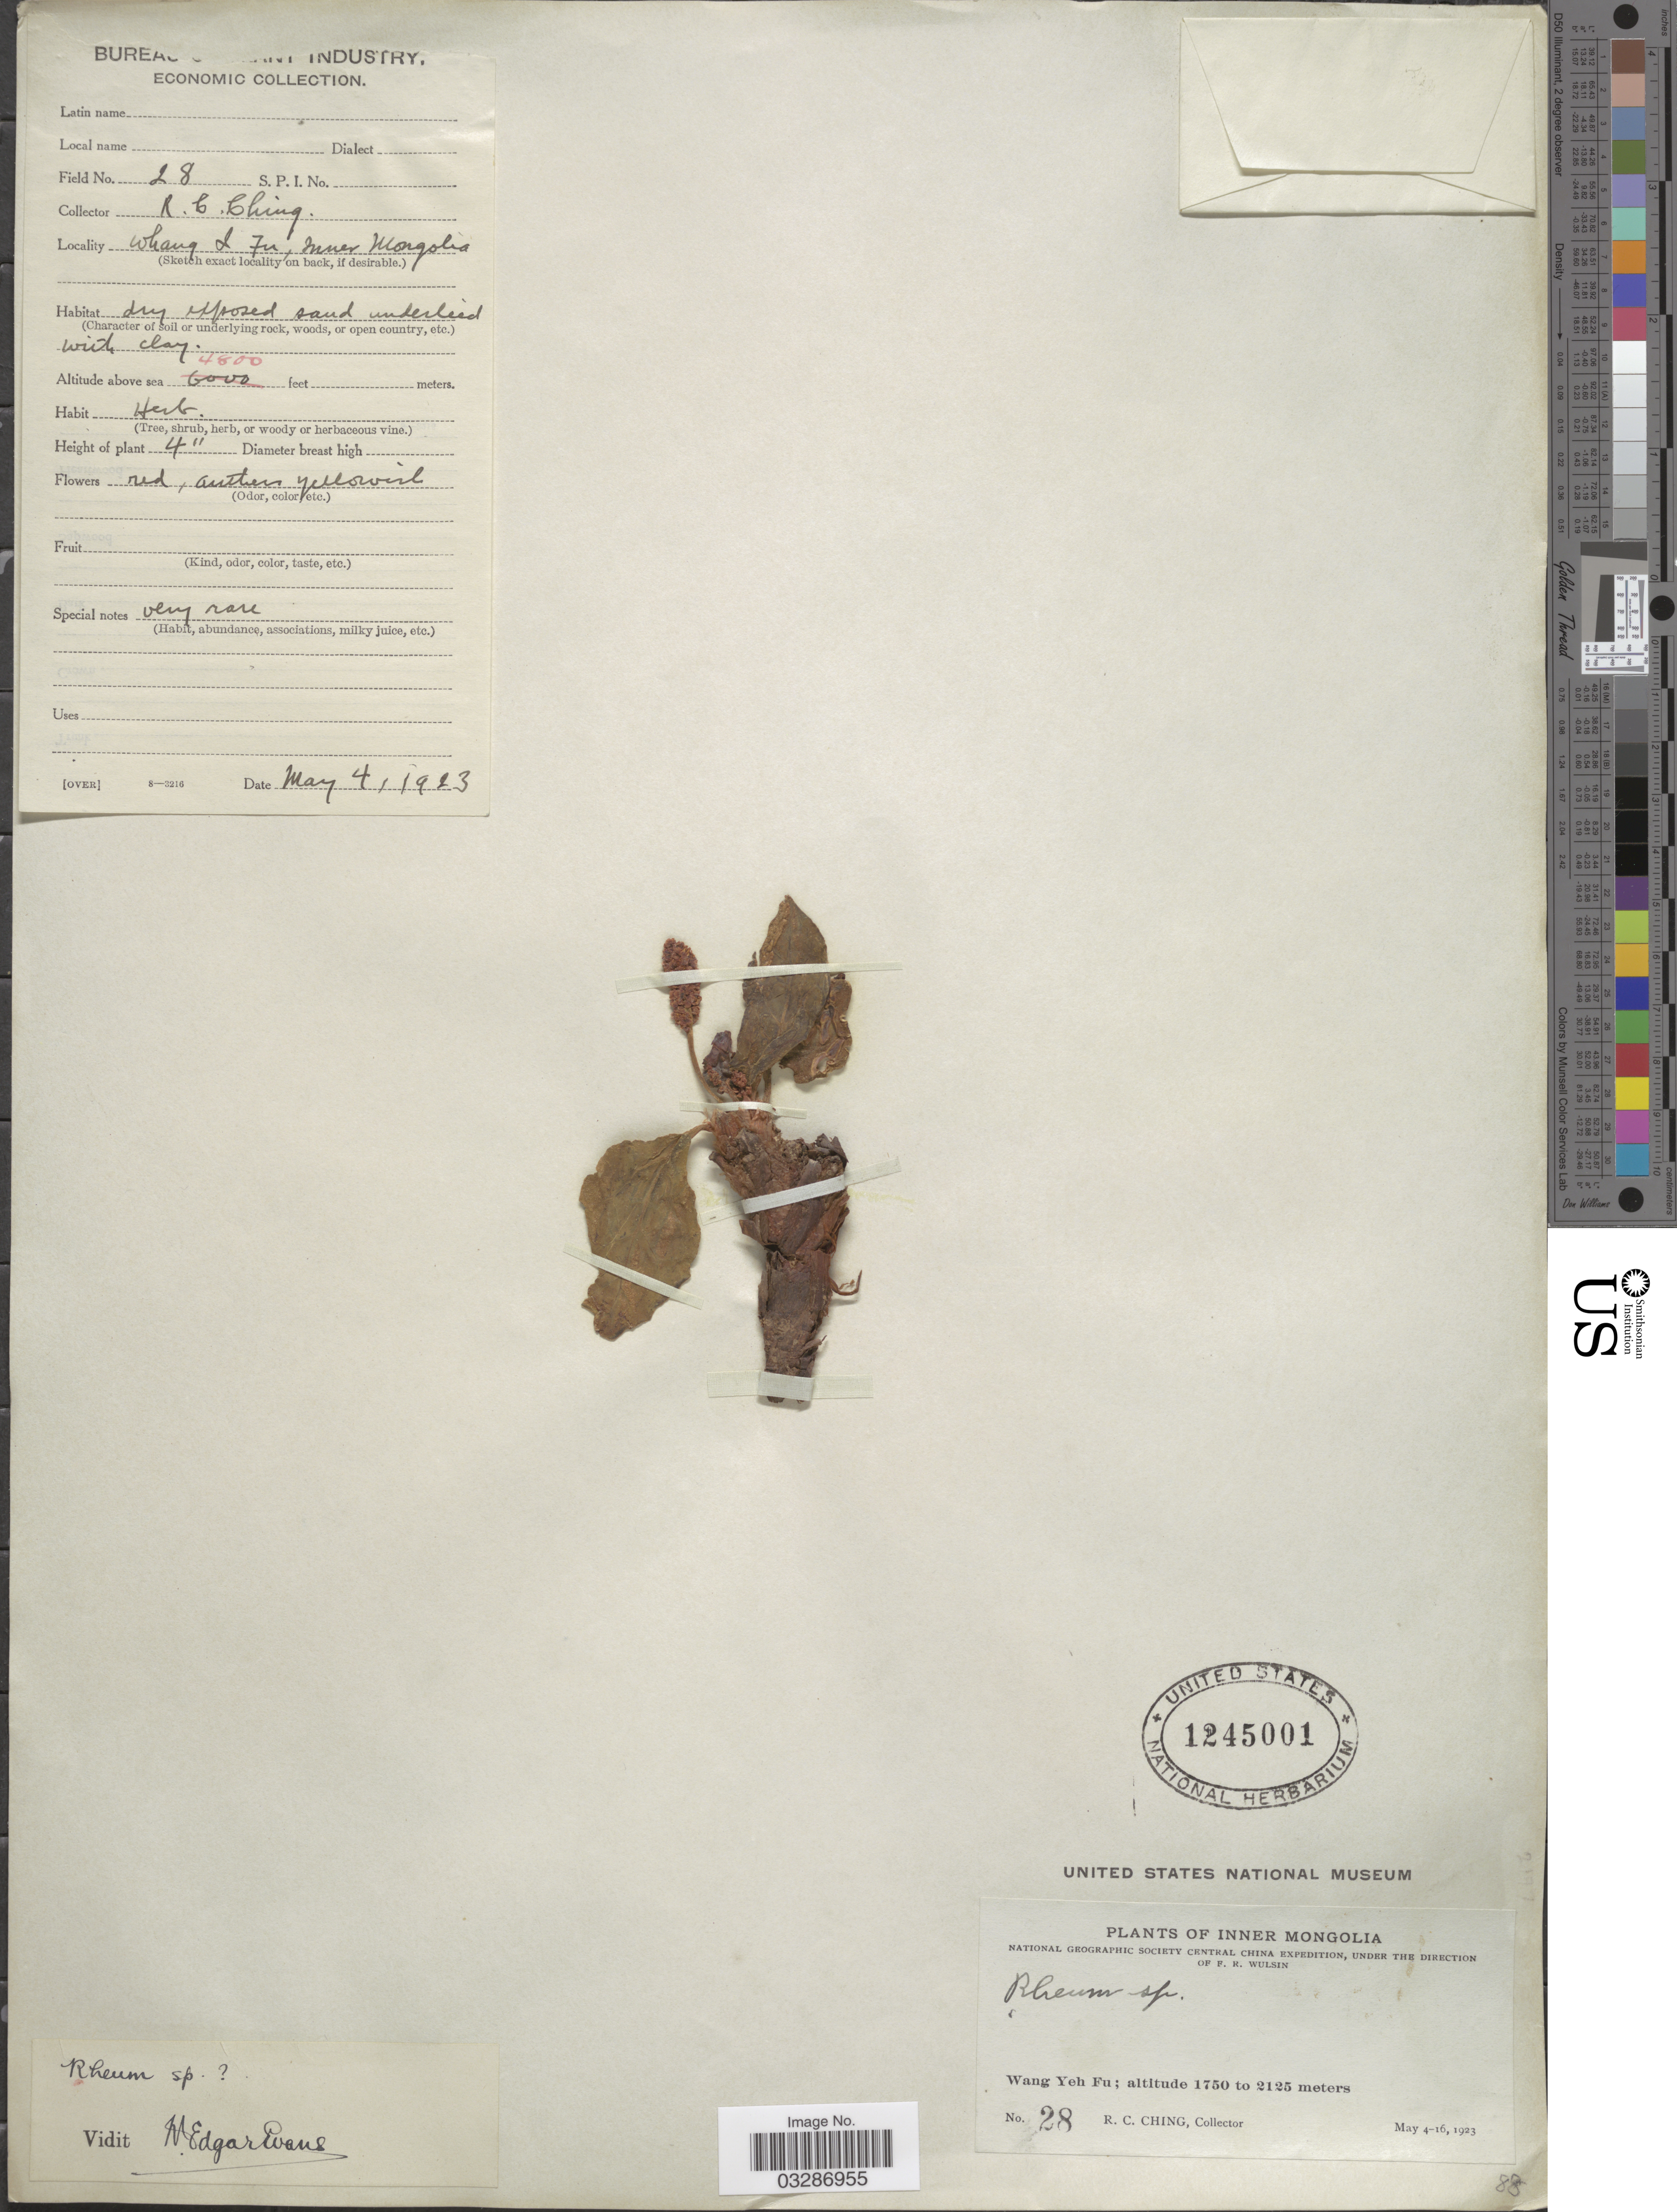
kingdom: Plantae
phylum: Tracheophyta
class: Magnoliopsida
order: Caryophyllales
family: Polygonaceae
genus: Rheum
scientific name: Rheum sp.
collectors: R. C. Ching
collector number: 28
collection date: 1923-05-04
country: China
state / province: Nei Monggol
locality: Inner Mongolia. Wang Yeh Fu.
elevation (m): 1463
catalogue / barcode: US 1245001